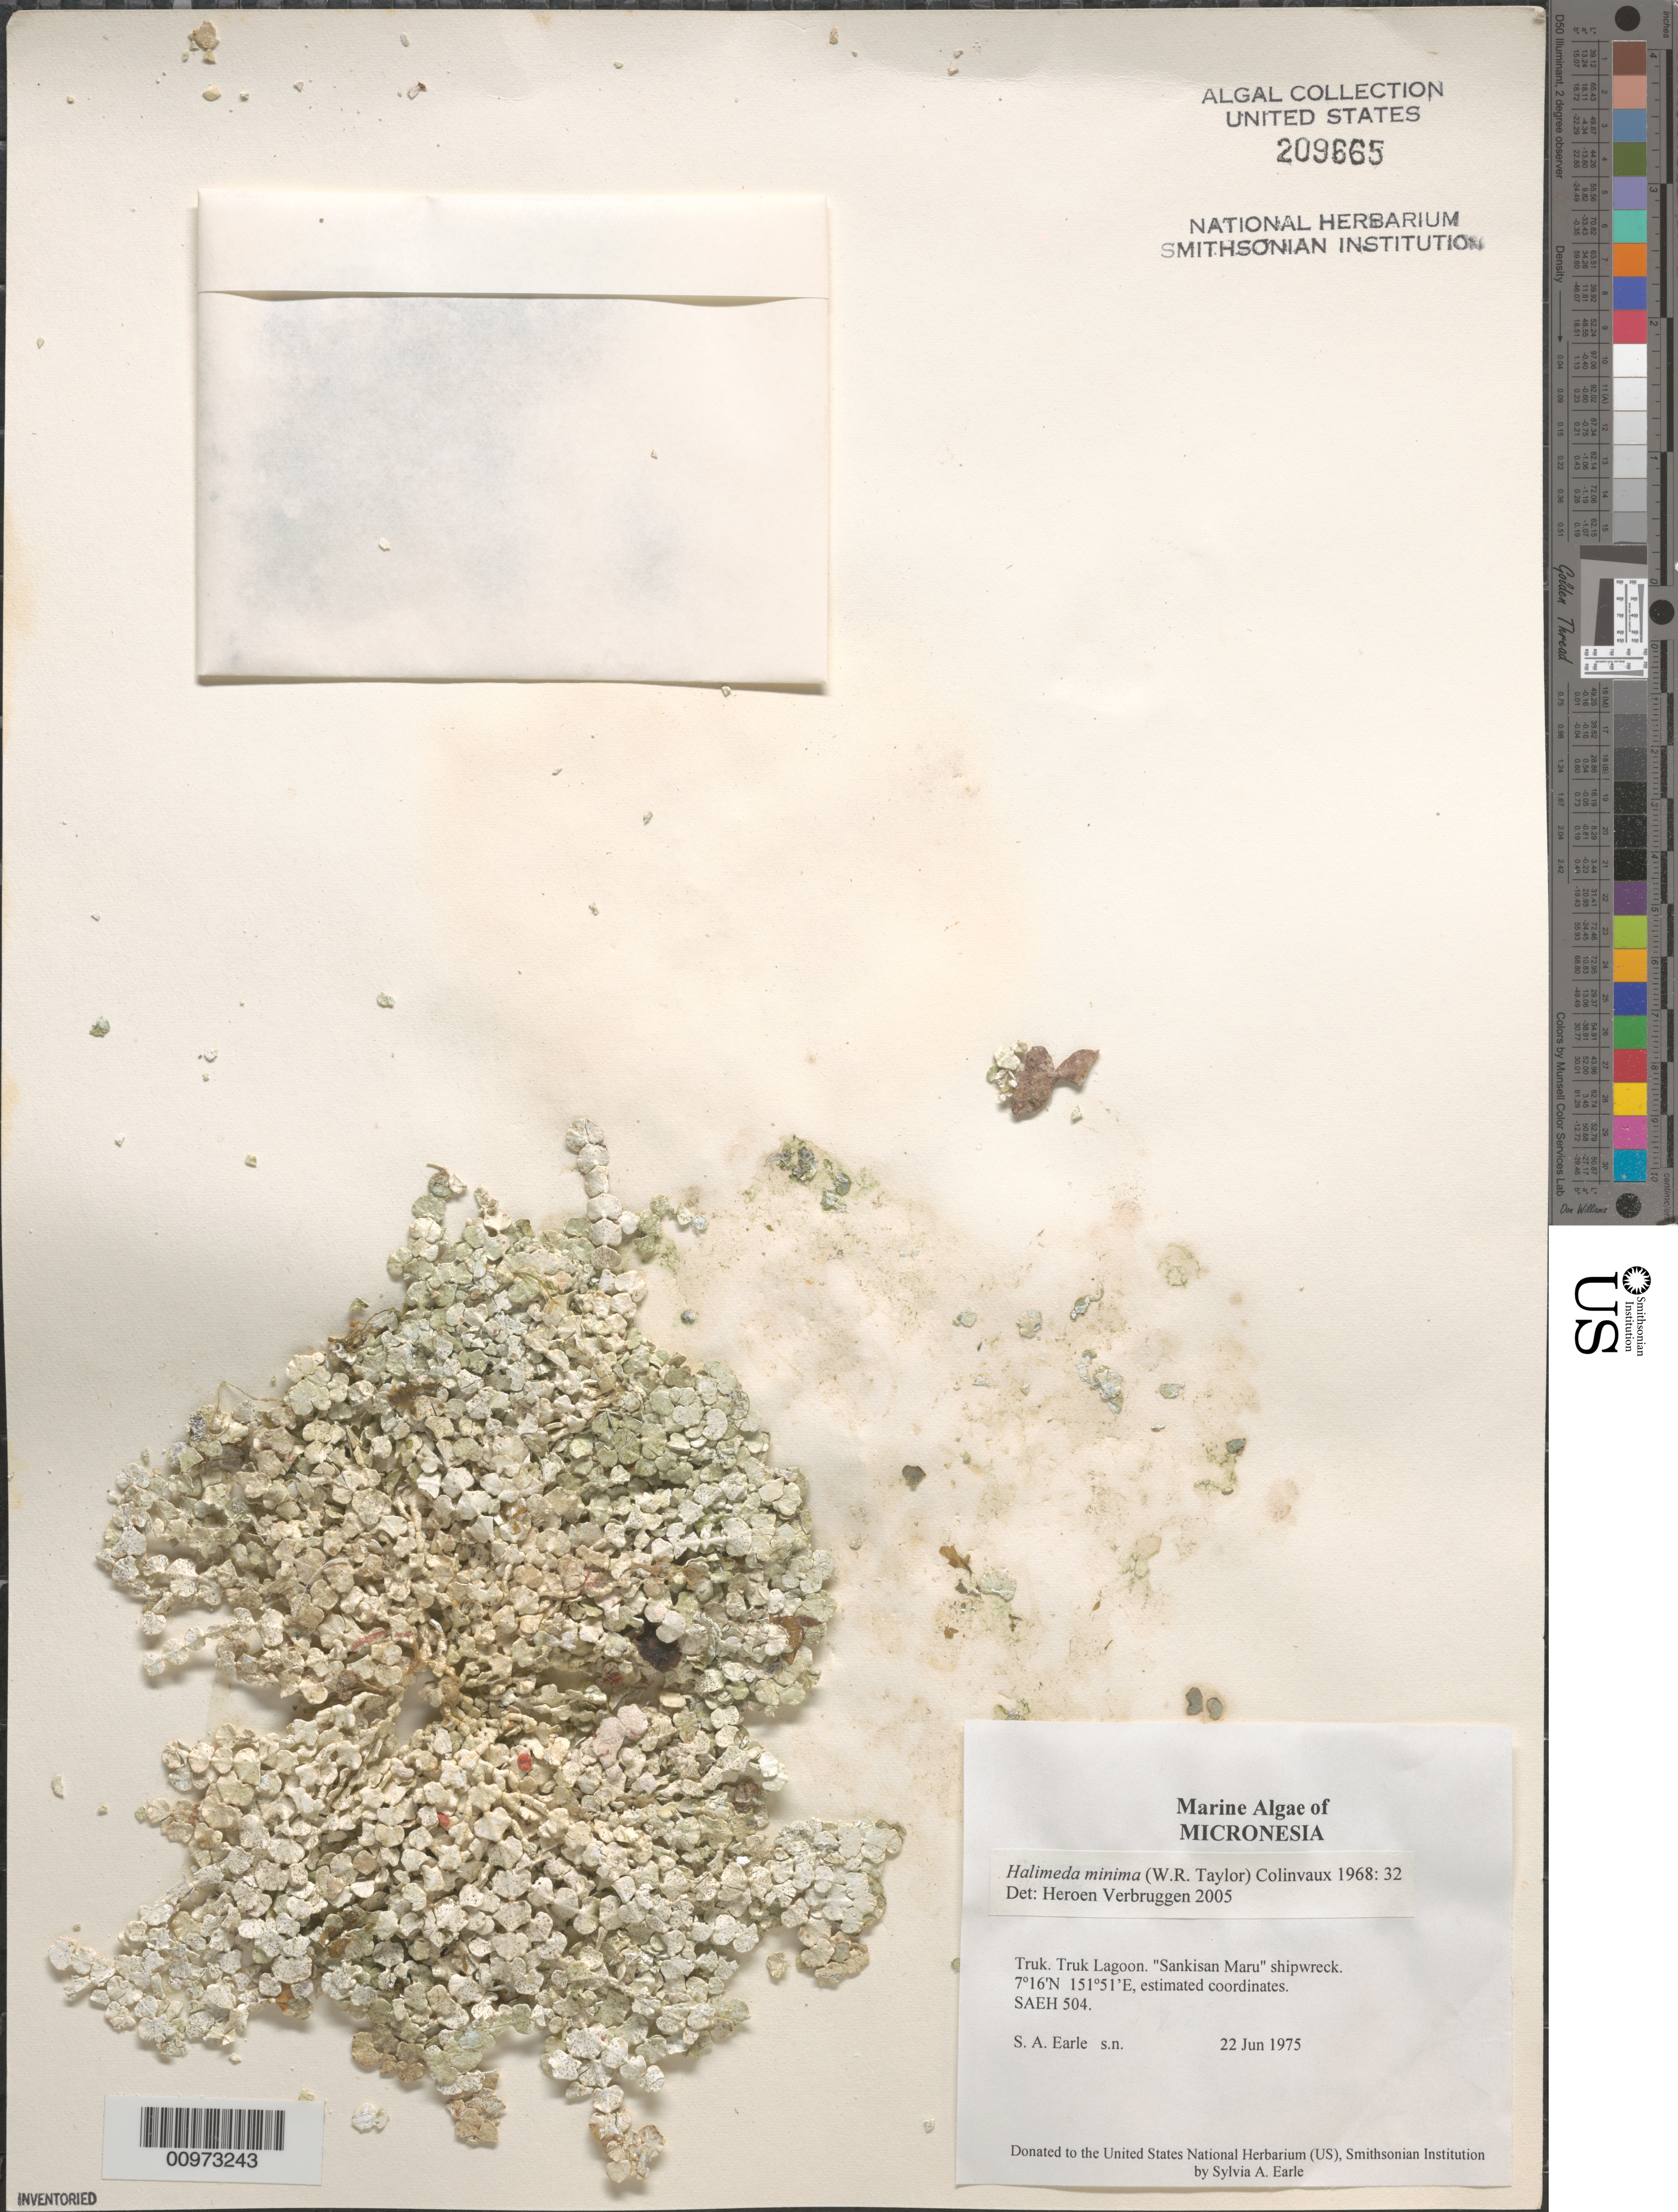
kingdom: Plantae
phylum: Chlorophyta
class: Ulvophyceae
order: Bryopsidales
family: Halimedaceae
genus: Halimeda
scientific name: Halimeda minima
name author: (W.R. Taylor) Hillis-Colinvaux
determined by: Verbruggen, H.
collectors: S. A. Earle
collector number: SAEH 504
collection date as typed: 22 Jun 1975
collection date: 1975-06-22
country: Micronesia, Federated States of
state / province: Truk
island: Truk (Chuuk) Is.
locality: Chuuk Lagoon (Truk Lagoon), Sankisan Maru shipwreck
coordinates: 7 16'N, 151 51'E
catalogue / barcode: US 209665